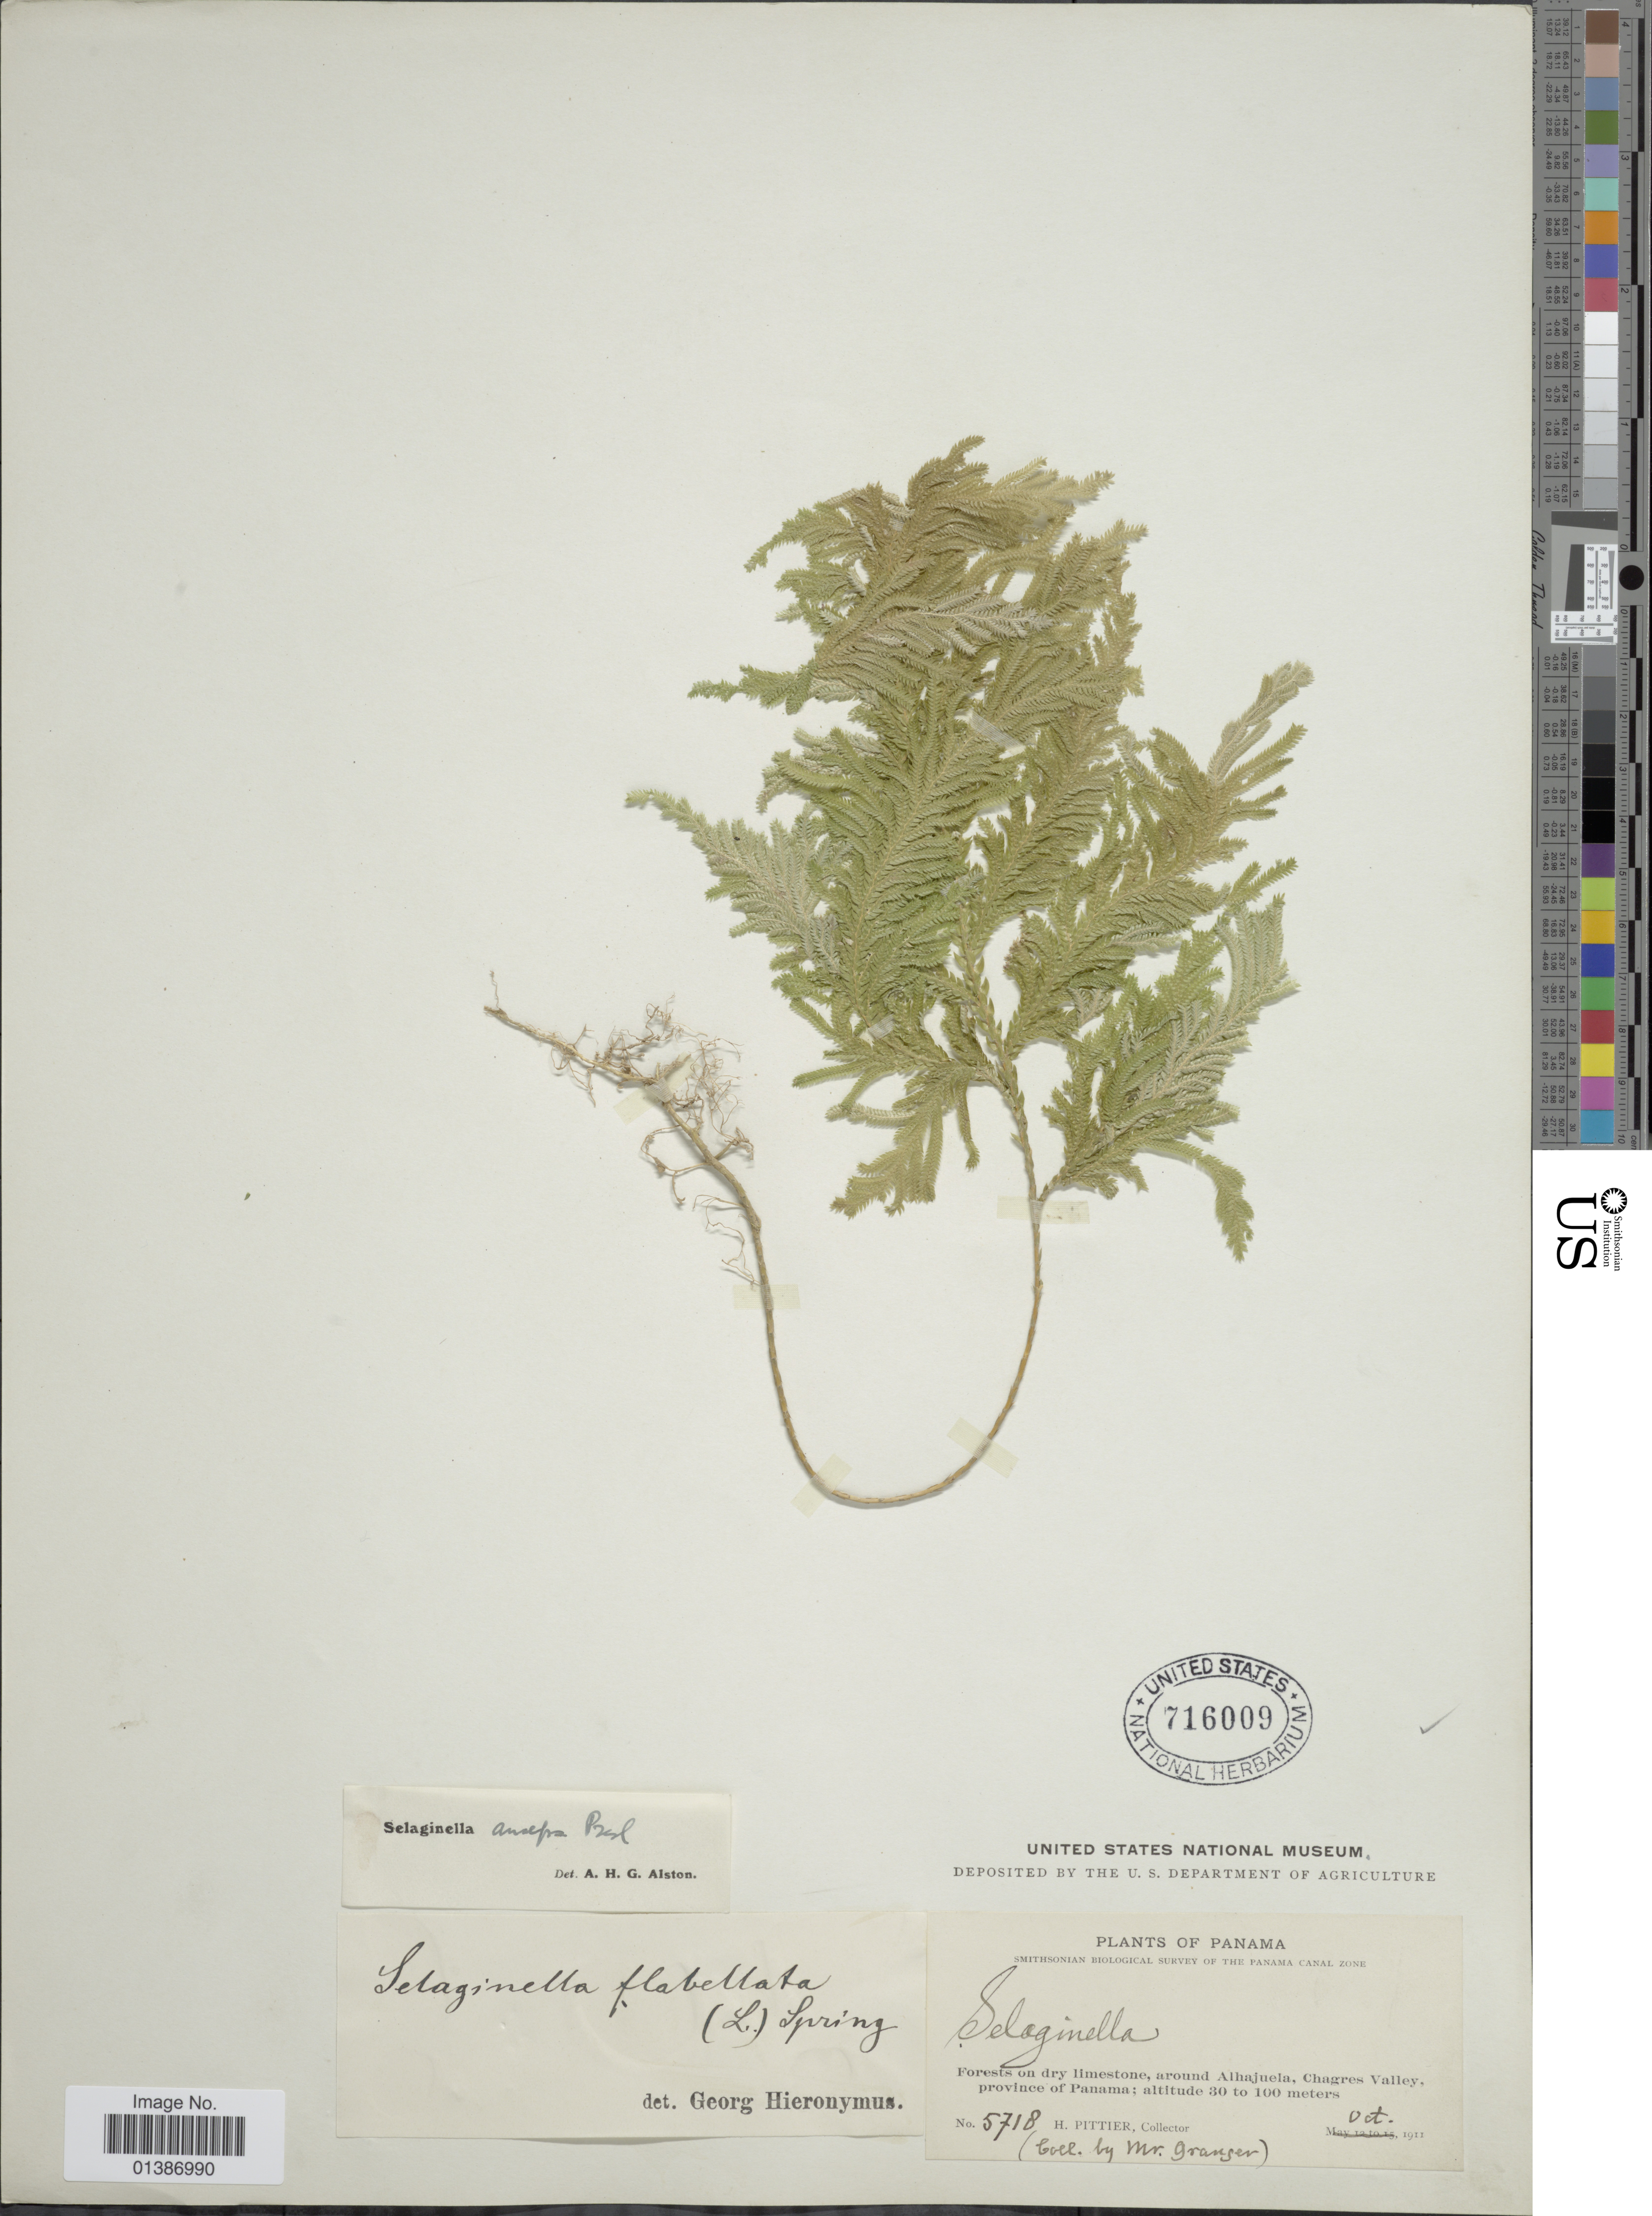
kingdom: Plantae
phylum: Tracheophyta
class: Lycopodiopsida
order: Selaginellales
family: Selaginellaceae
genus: Selaginella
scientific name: Selaginella anceps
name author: (C. Presl)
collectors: Granger & H. F. Pittier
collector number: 5718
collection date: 1911-10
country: Panama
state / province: Panamá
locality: Forests on dry limestone, around Alhajuela, Chagres Valley, province of Panama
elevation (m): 30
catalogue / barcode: US 716009